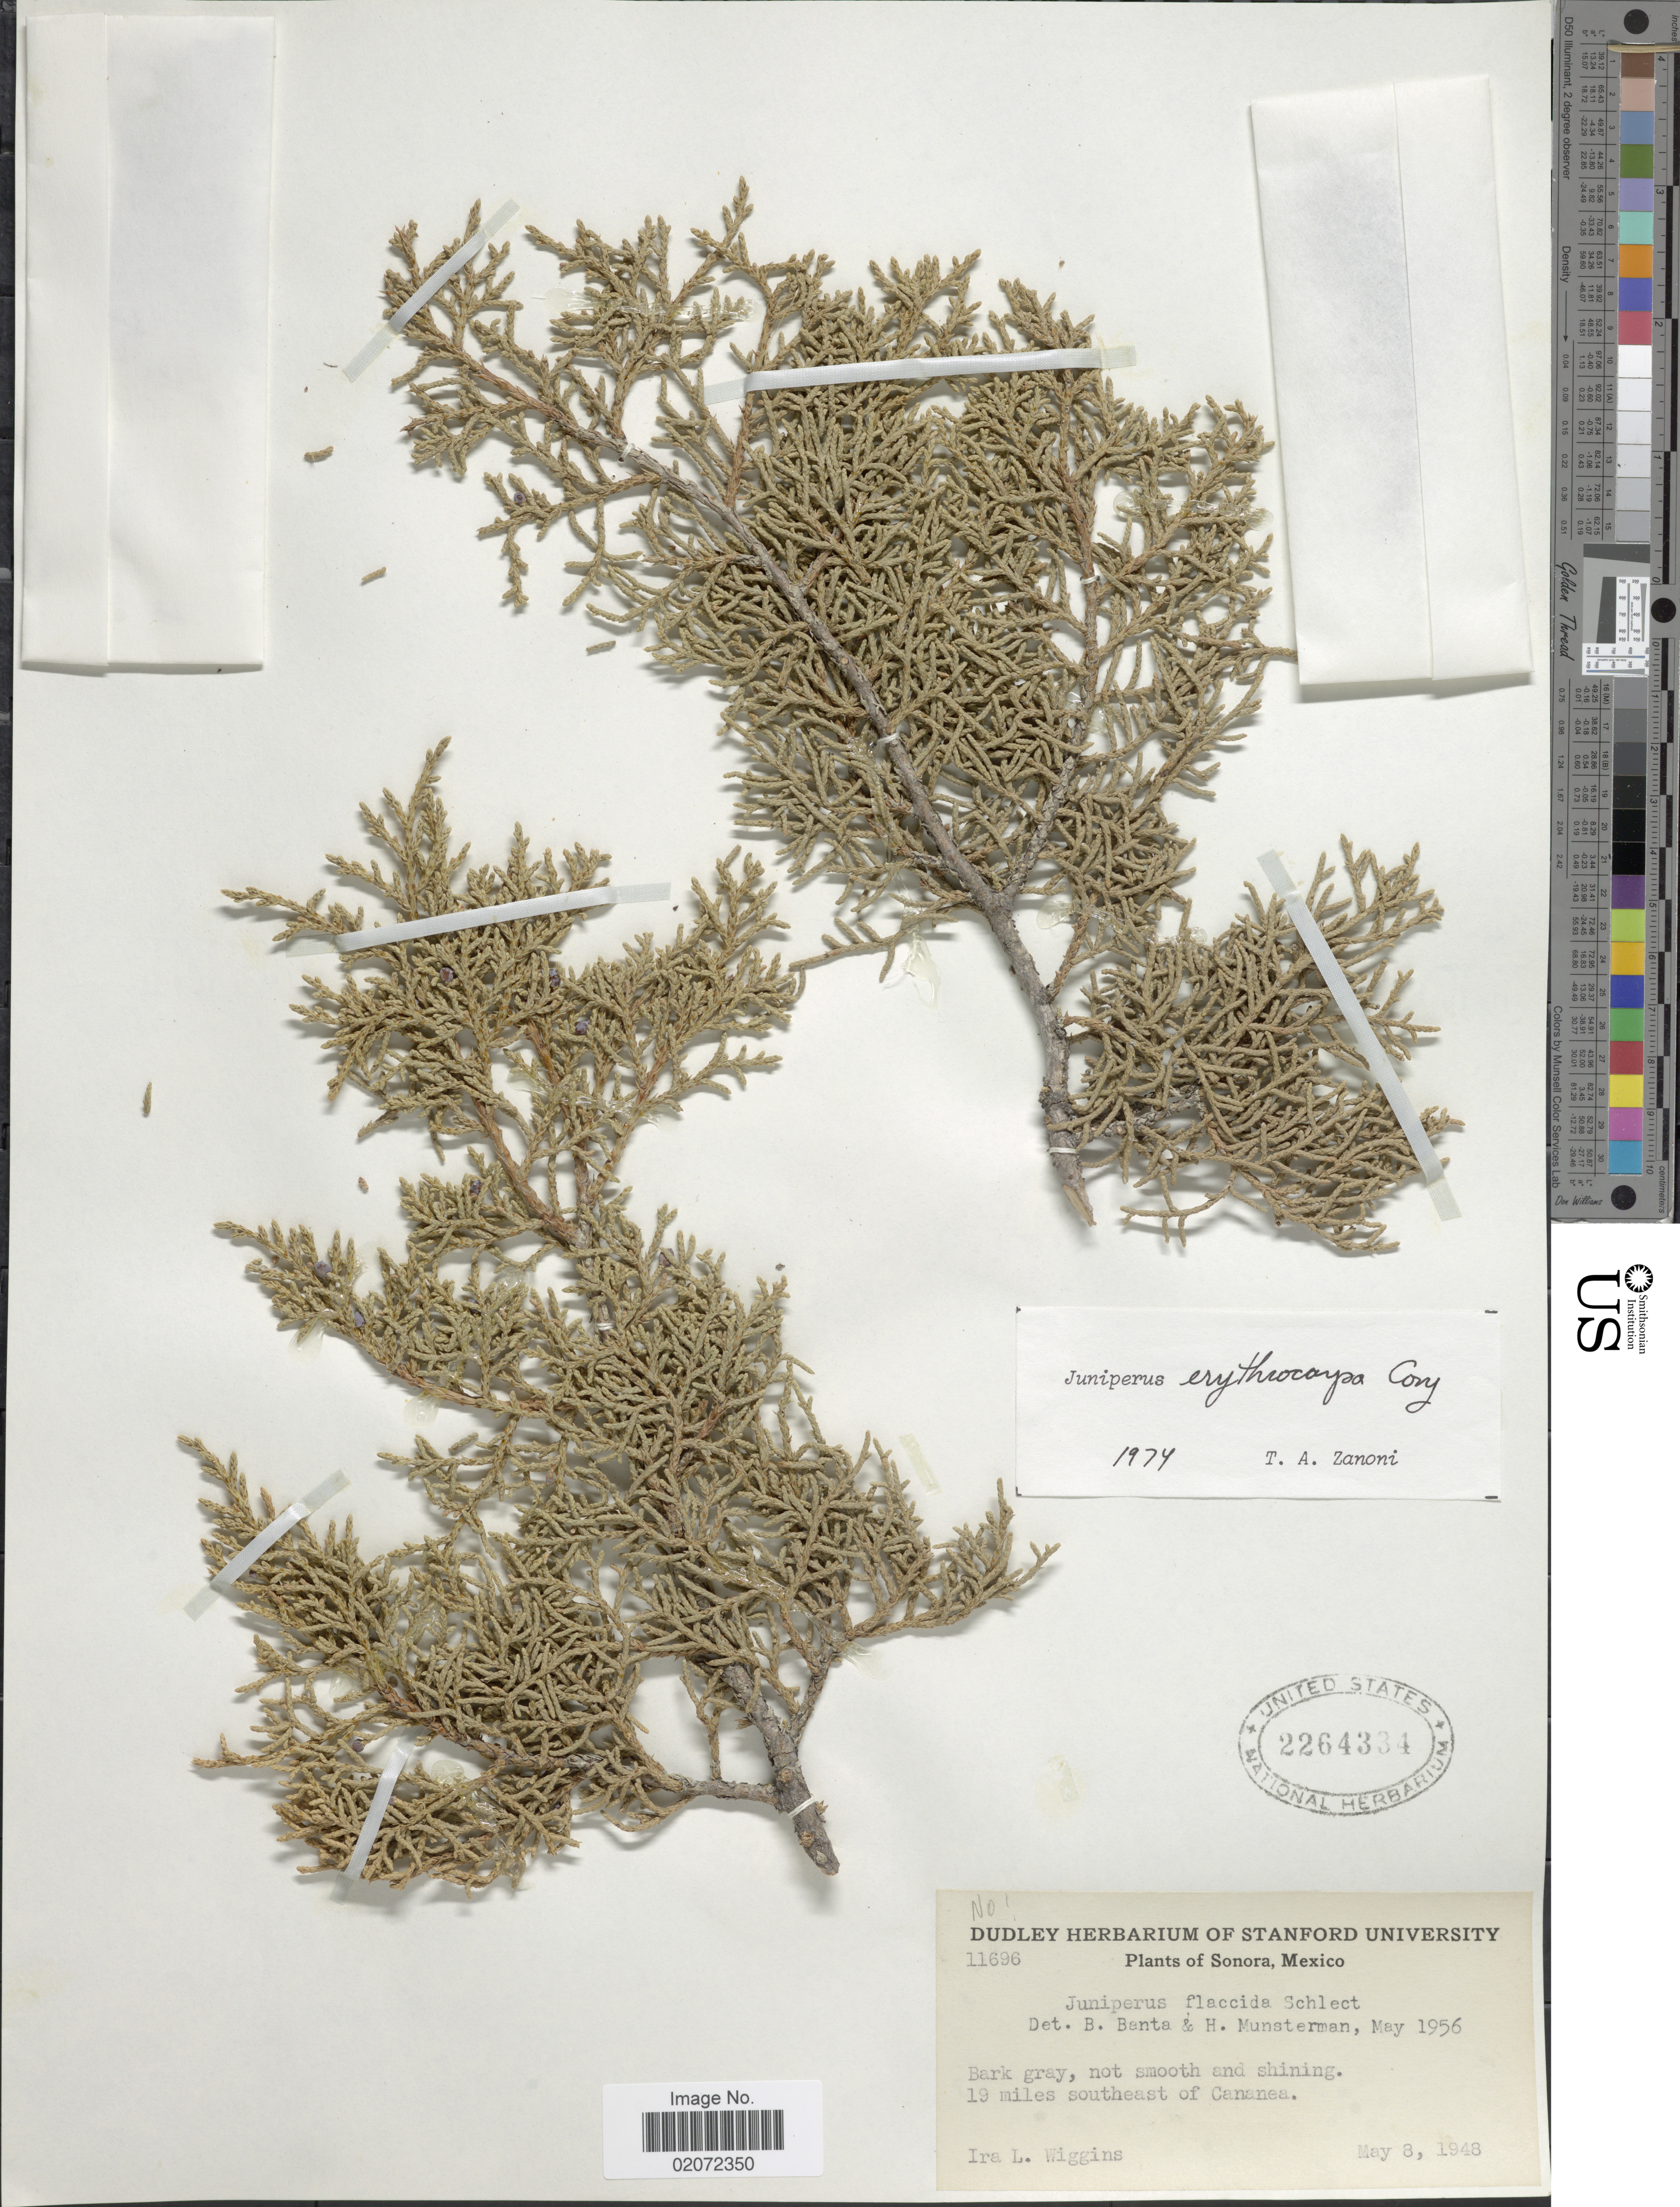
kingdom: Plantae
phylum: Tracheophyta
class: Pinopsida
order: Pinales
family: Cupressaceae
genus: Juniperus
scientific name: Juniperus arizonica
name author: (R.P. Adams) R.P. Adams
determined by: Ferguson, G. M.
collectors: I. L. Wiggins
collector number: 11696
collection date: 1948-05-08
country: Mexico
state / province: Sonora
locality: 19 miles southeast of Cananea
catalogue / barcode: US 2264334